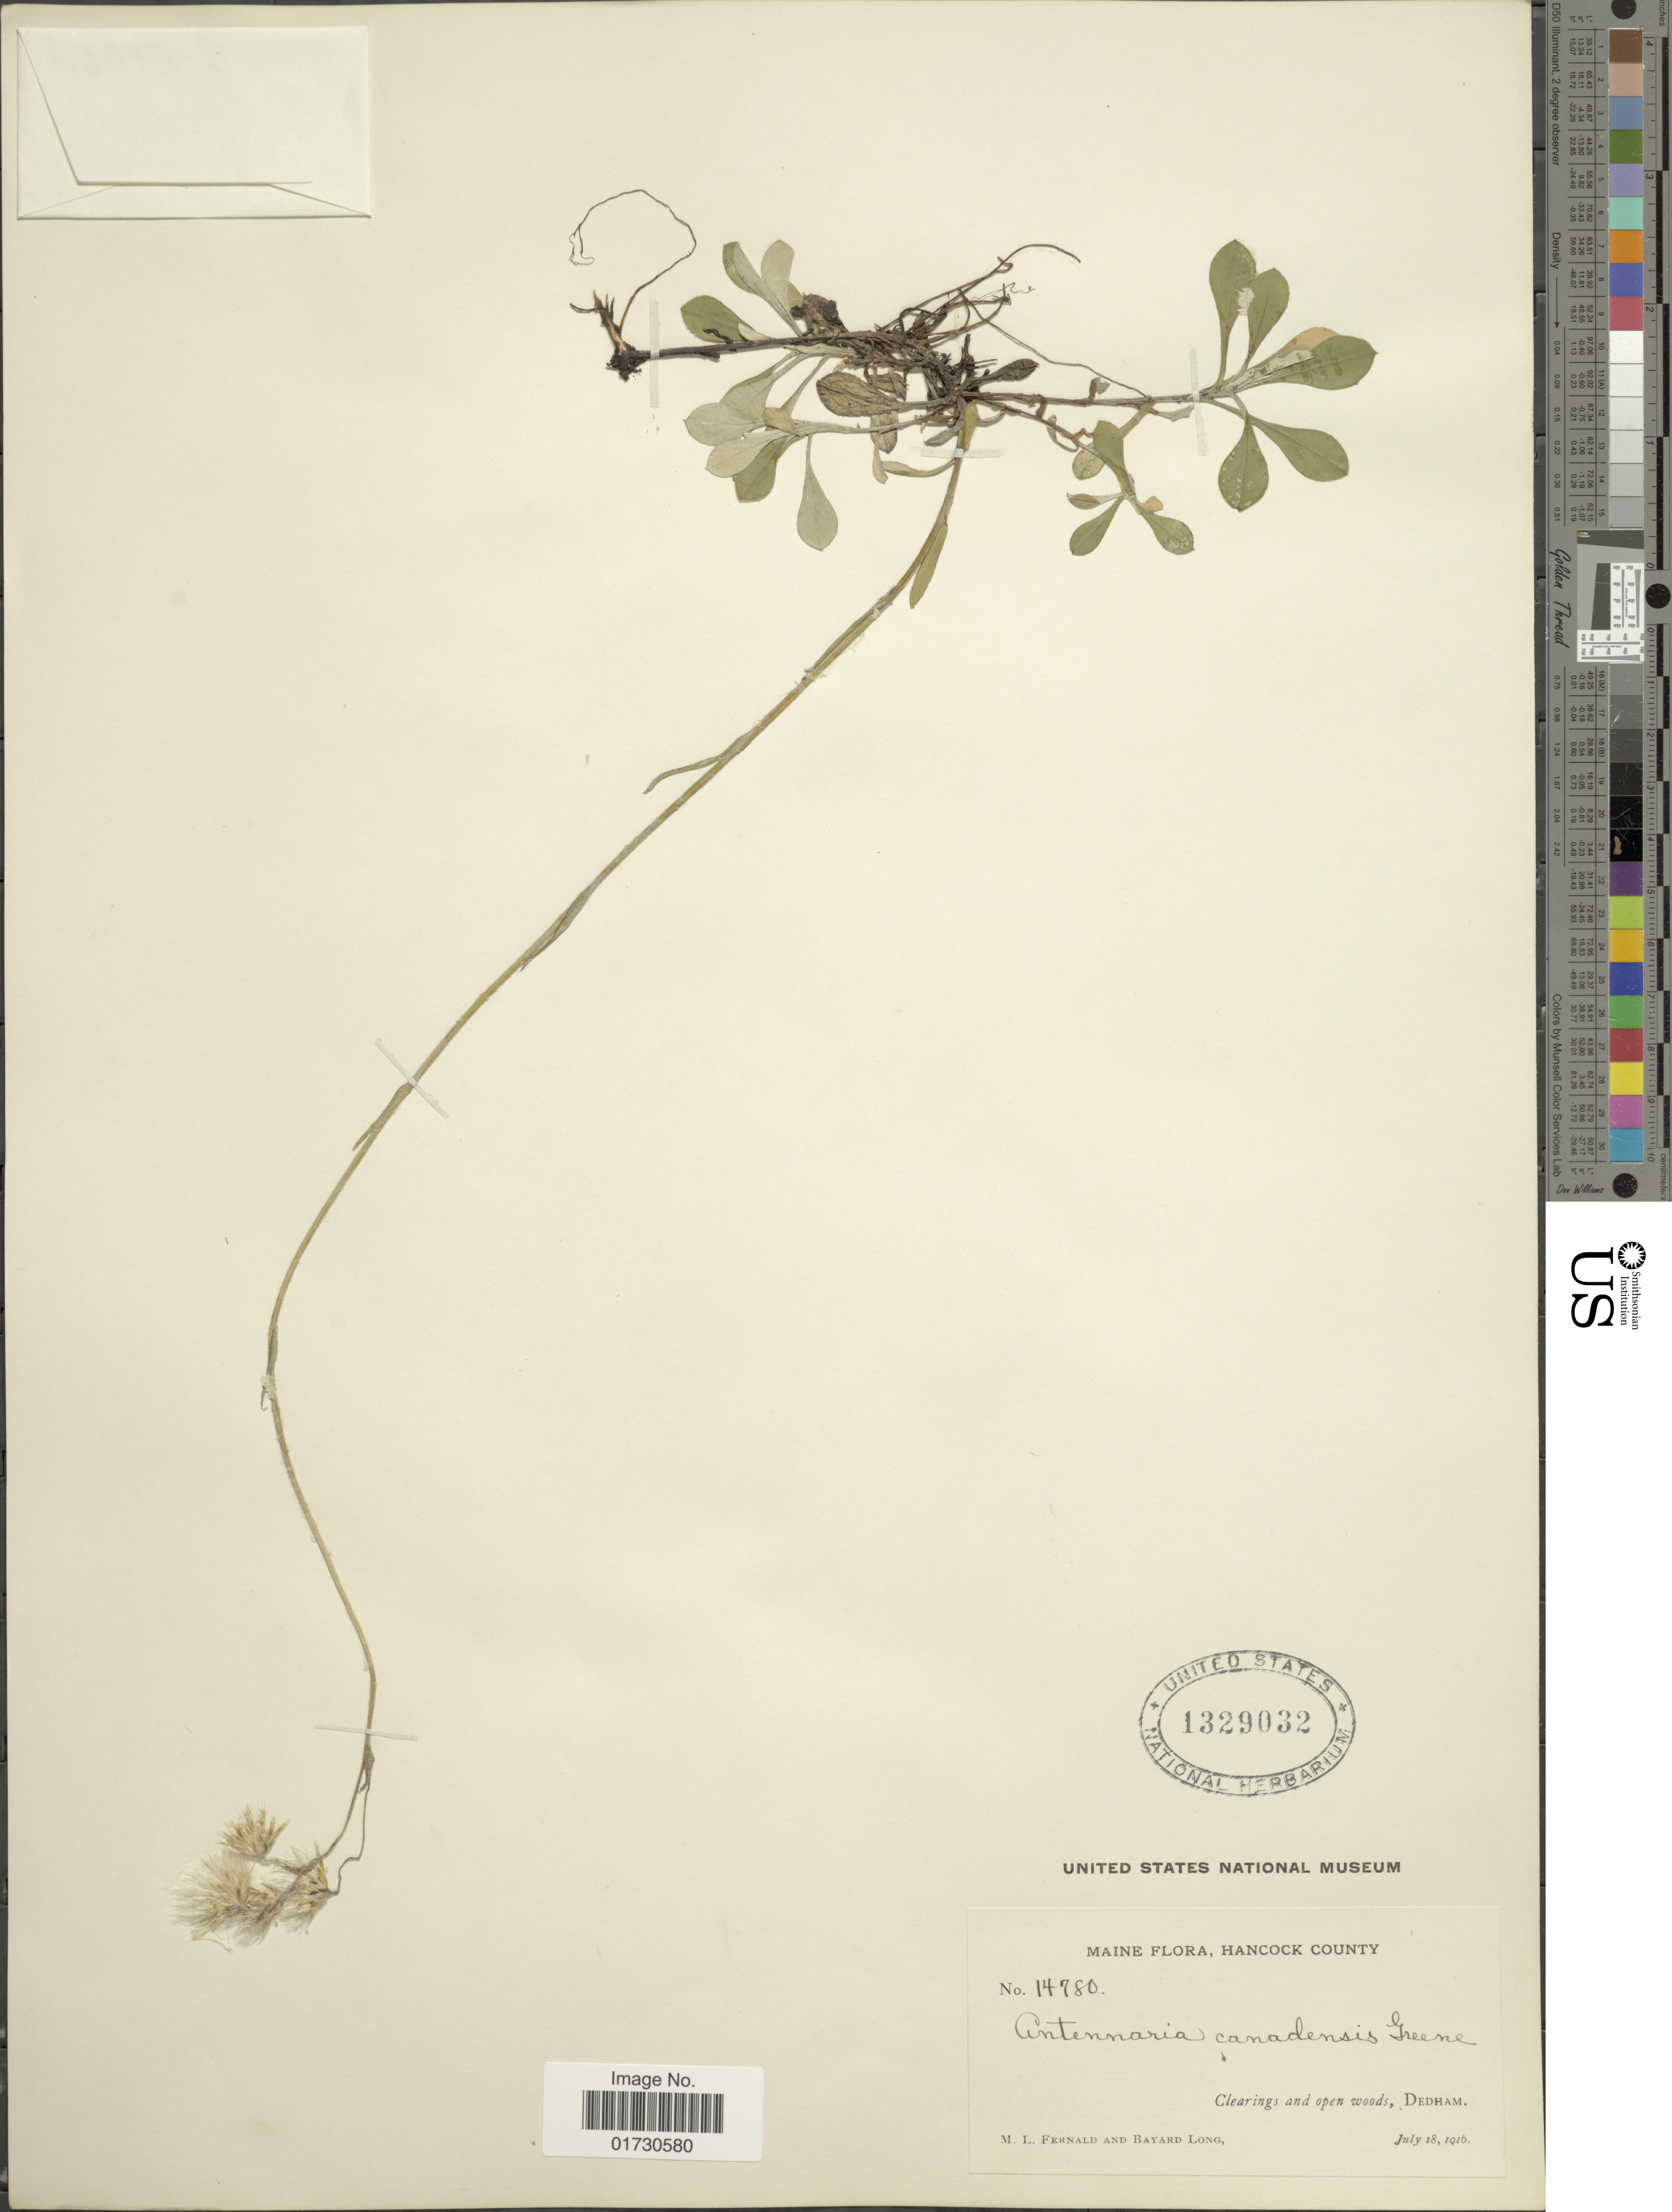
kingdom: Plantae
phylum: Tracheophyta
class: Magnoliopsida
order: Asterales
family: Asteraceae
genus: Antennaria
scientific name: Antennaria canadensis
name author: Greene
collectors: M. L. Fernald & B. Long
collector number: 14780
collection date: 1916-07-18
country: United States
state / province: Maine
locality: Maine, Hancock County, Clearing and open woods, Dedham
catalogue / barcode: US 1329032